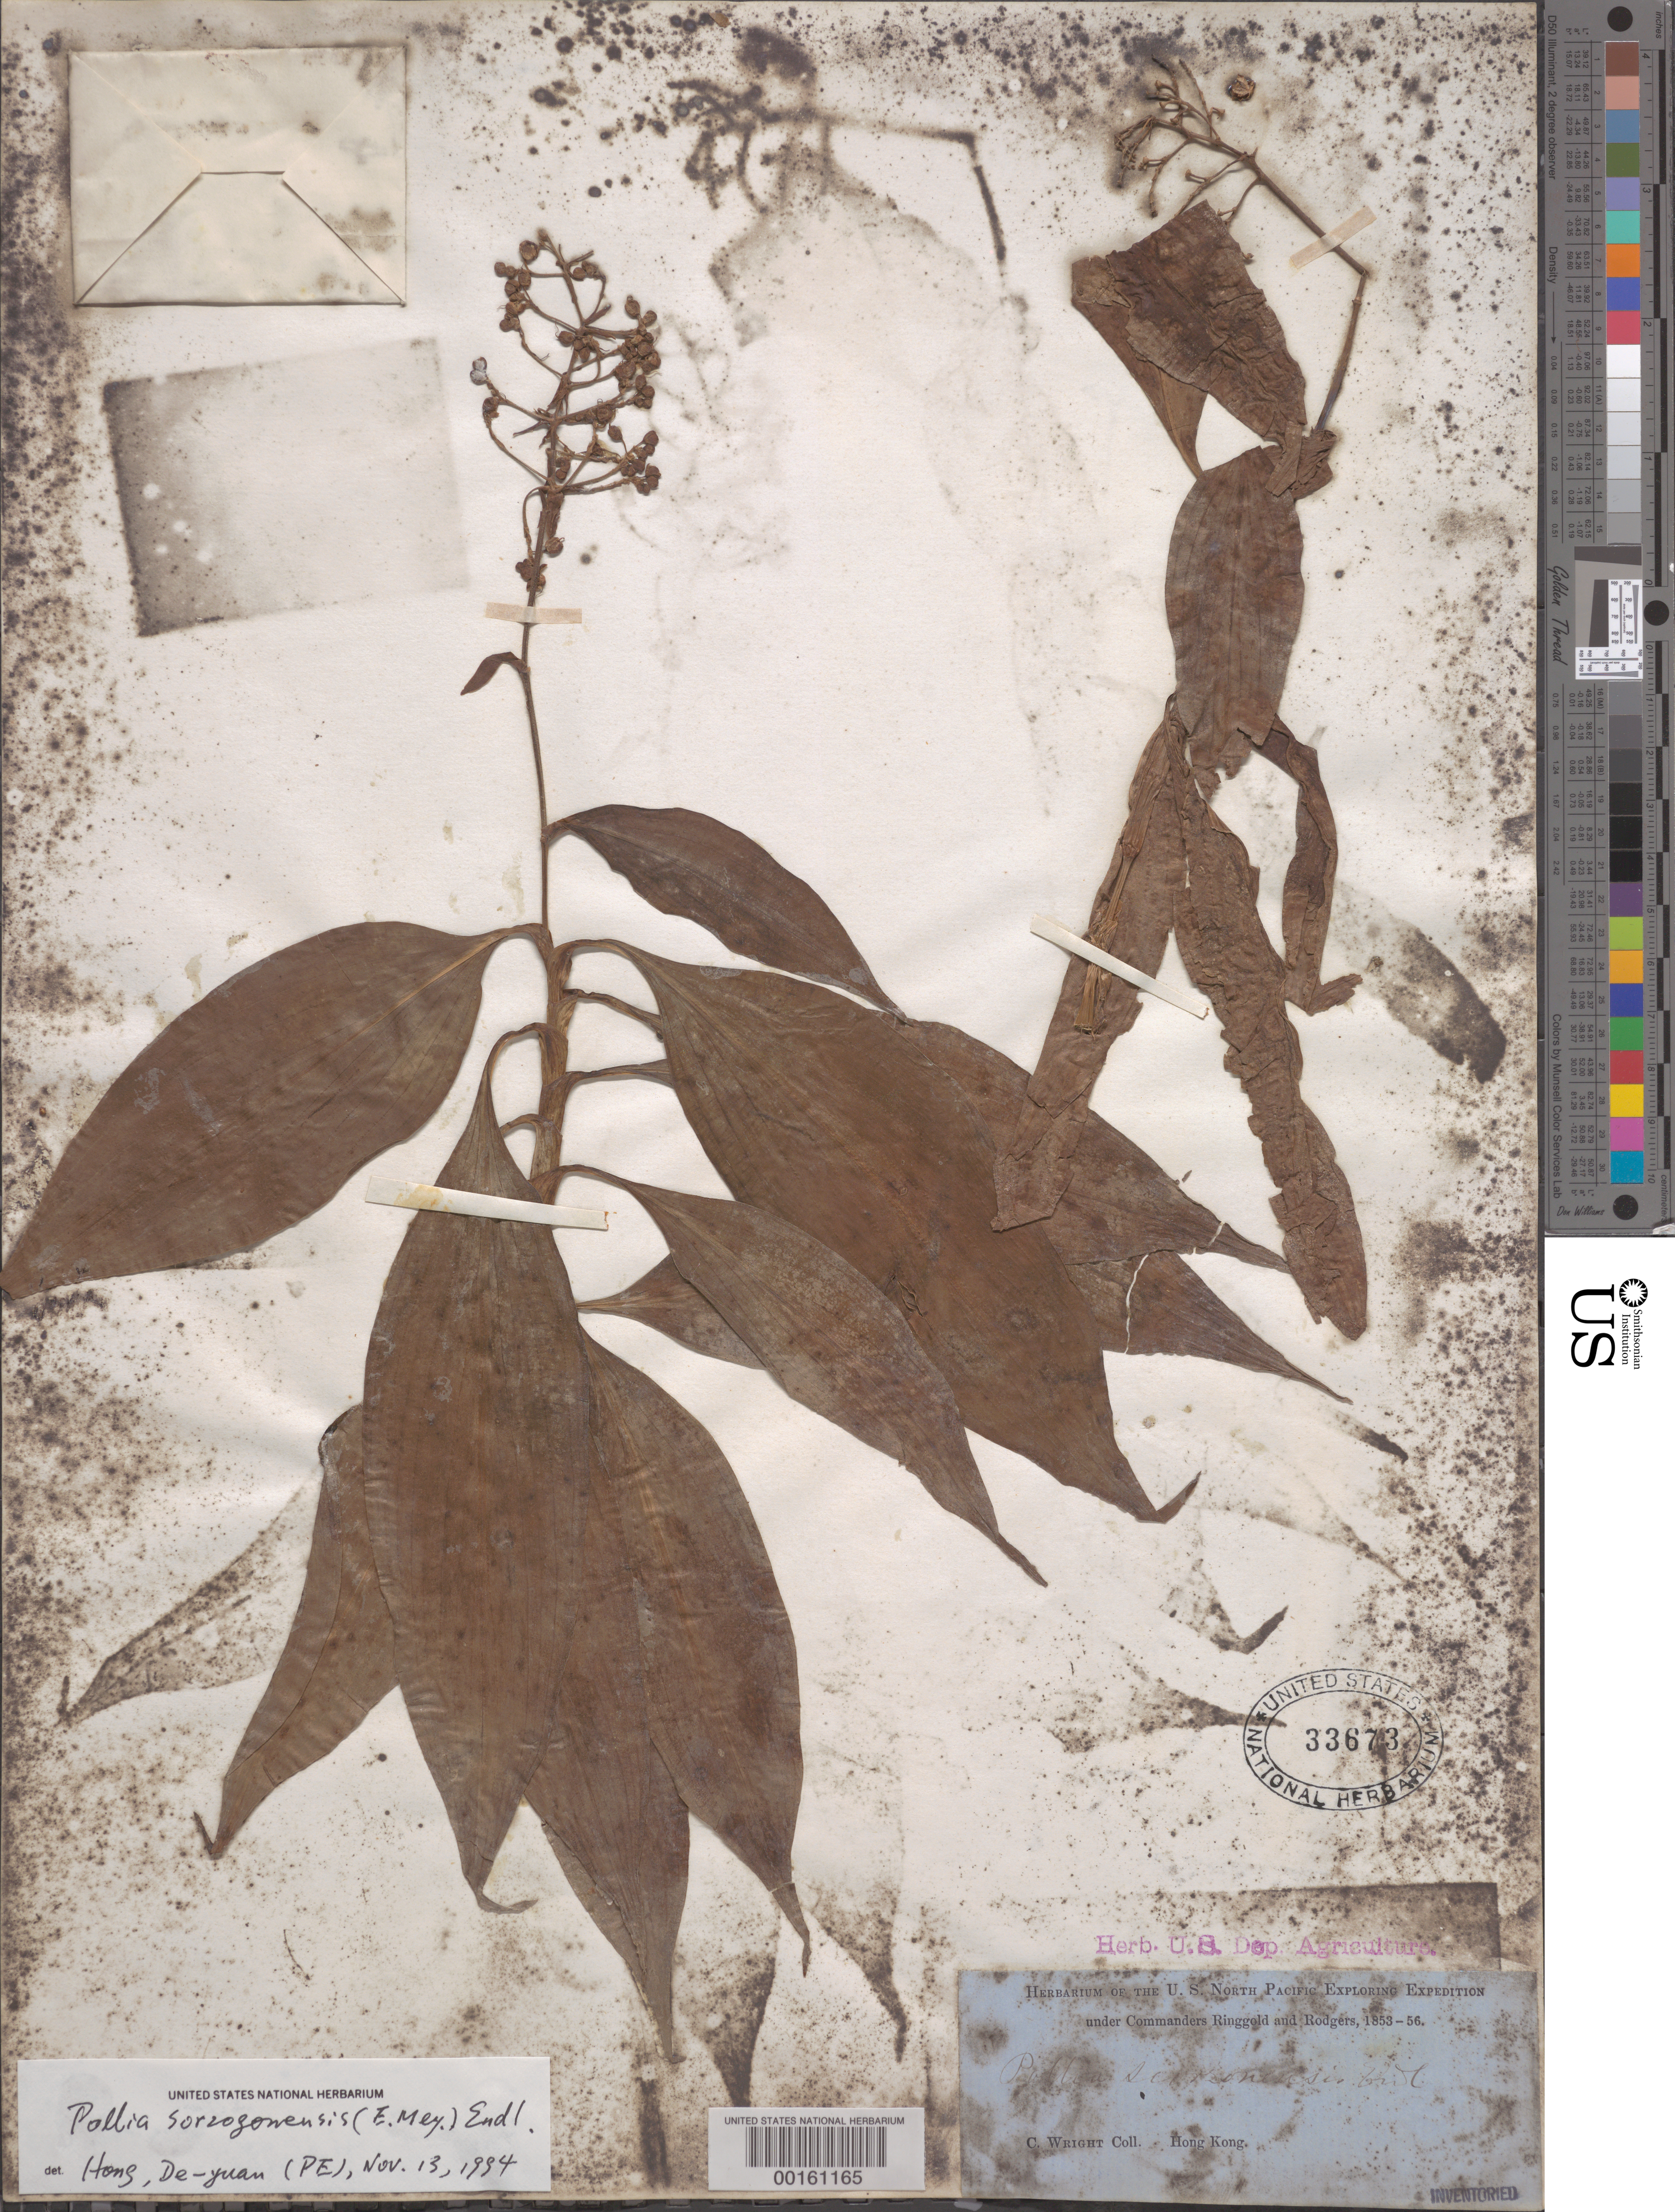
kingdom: Plantae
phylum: Tracheophyta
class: Liliopsida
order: Commelinales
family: Commelinaceae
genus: Pollia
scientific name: Pollia sorzogonensis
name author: (E. Mey.) Endl.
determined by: Hong, D. Y.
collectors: C. Wright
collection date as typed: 1853 to -- -- 1856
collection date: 1853/1856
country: China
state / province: Hong Kong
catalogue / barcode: US 33673